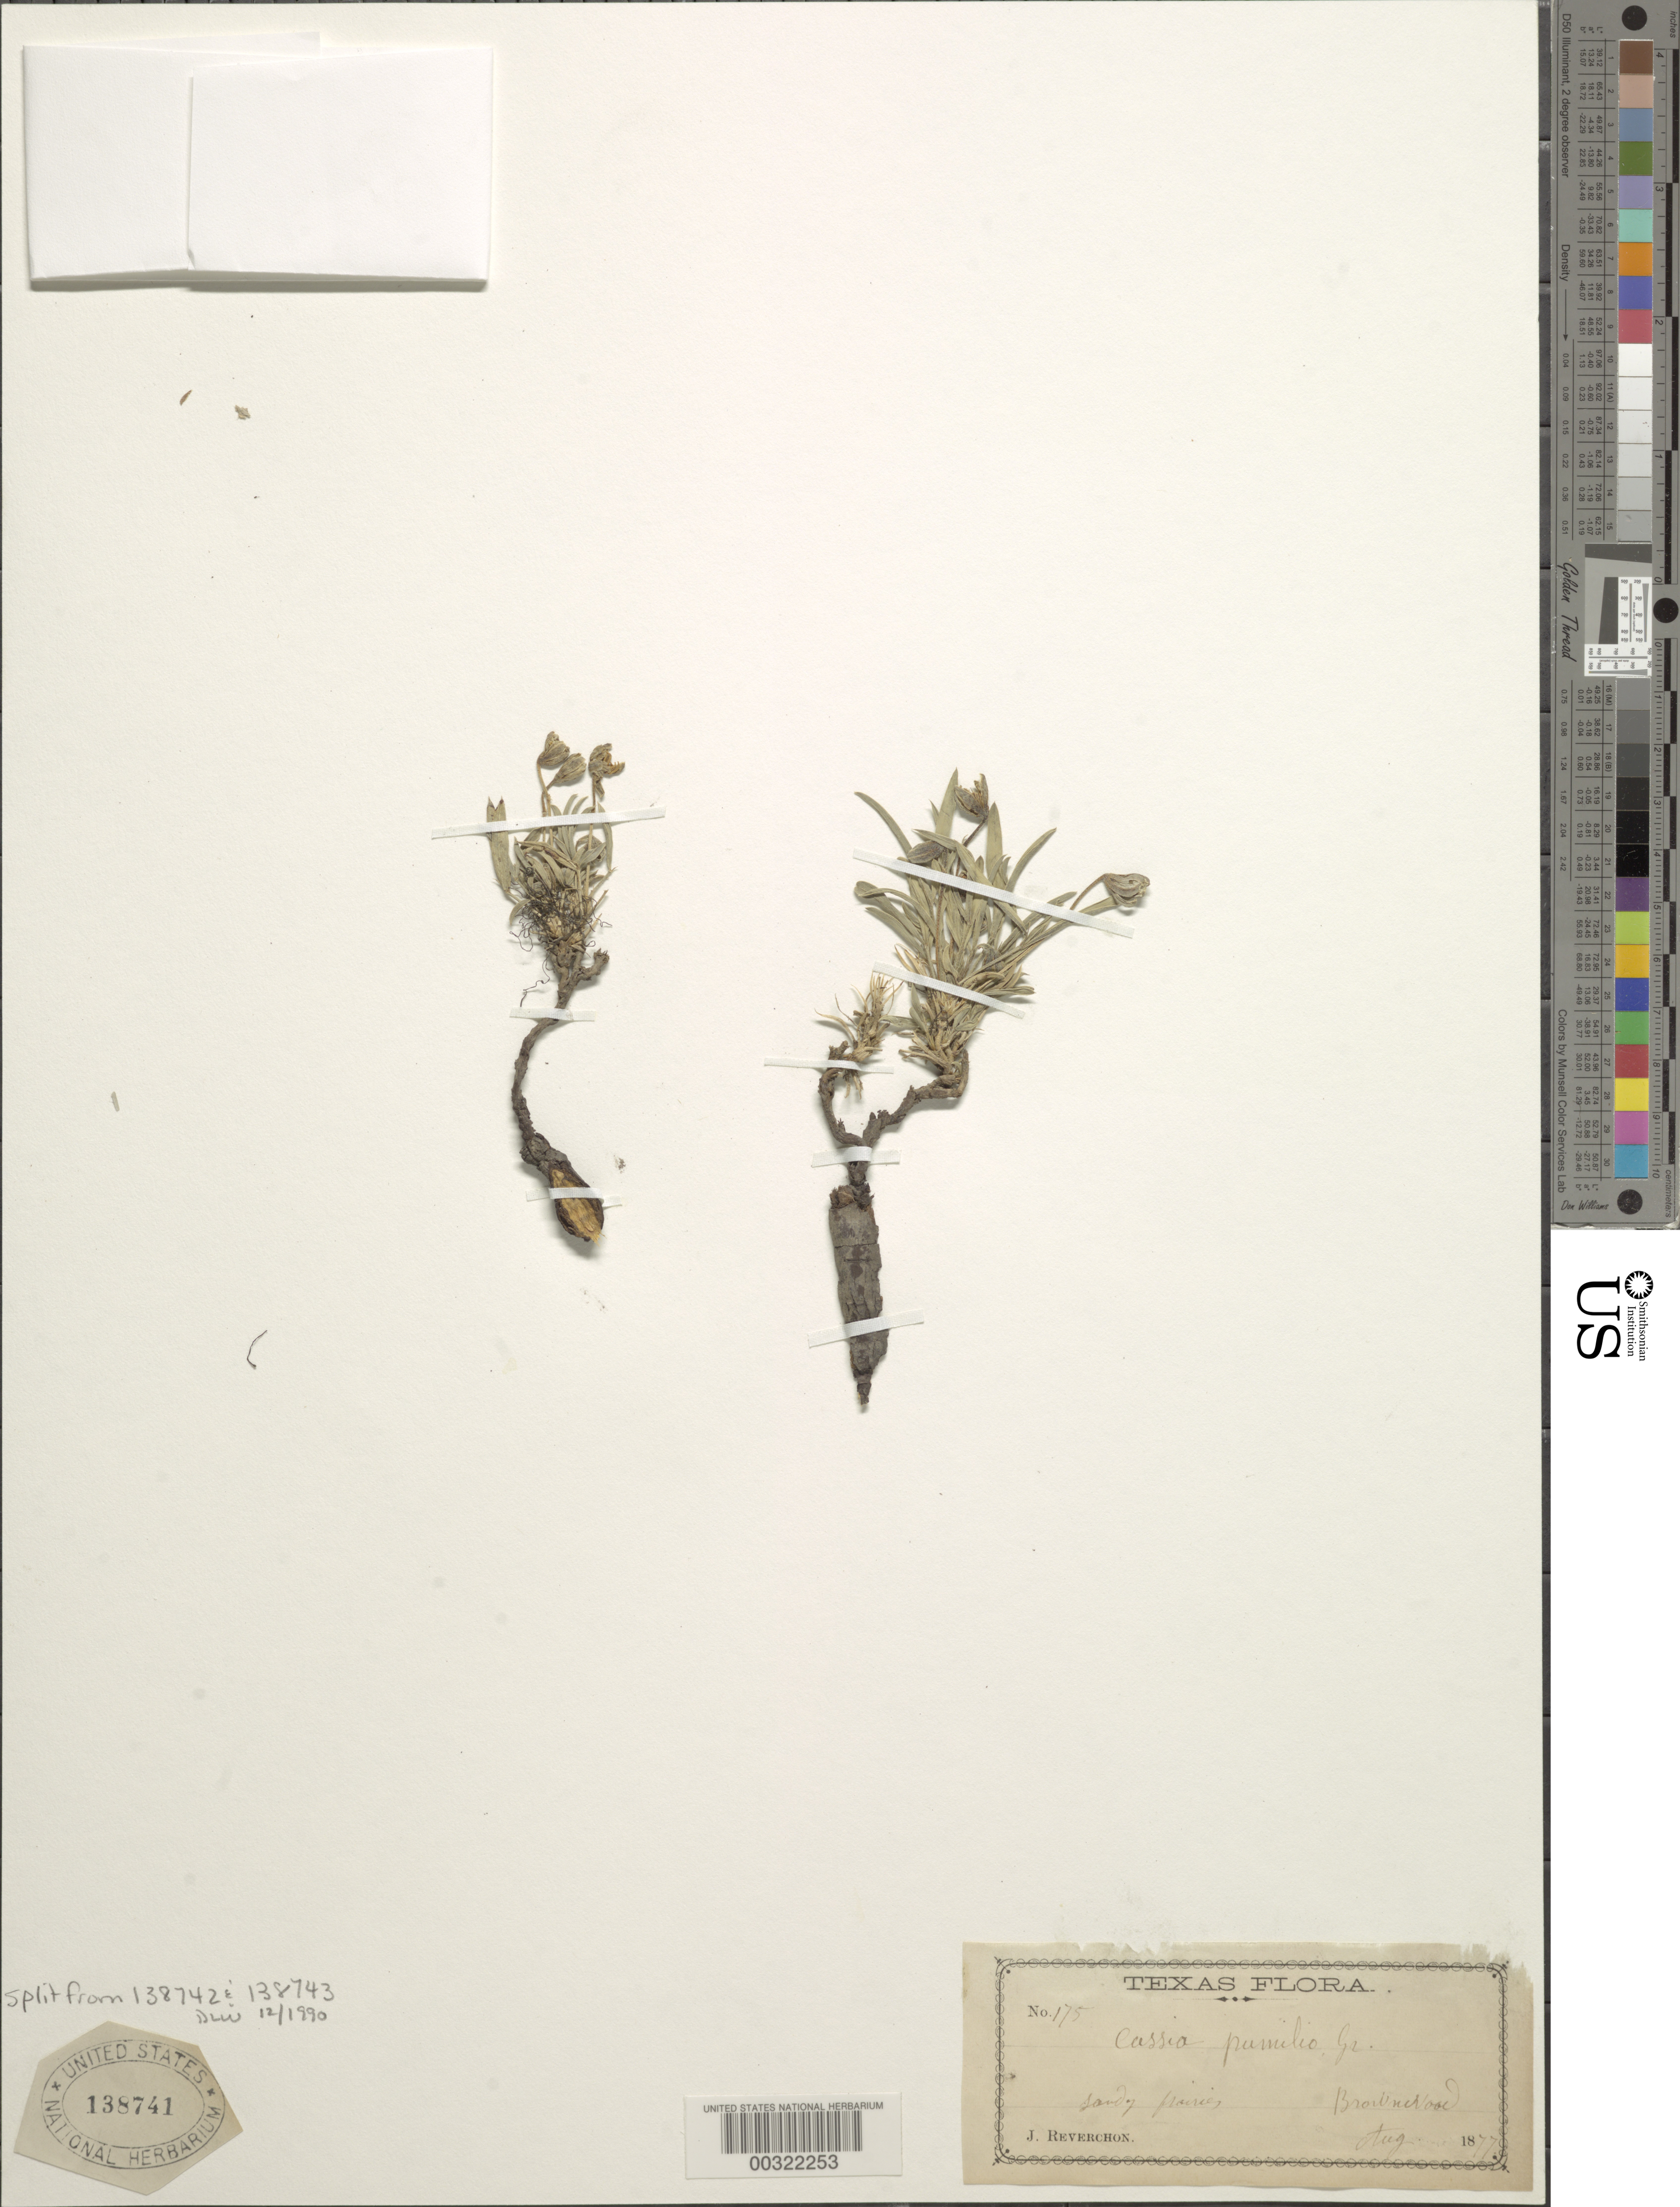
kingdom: Plantae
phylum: Tracheophyta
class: Magnoliopsida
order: Fabales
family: Fabaceae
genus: Senna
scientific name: Senna pumilio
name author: (A. Gray) H.S. Irwin & Barneby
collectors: J. Reverchon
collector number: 175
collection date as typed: Aug 1877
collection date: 1877-08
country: United States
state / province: Texas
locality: Brownwood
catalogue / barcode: US 138741